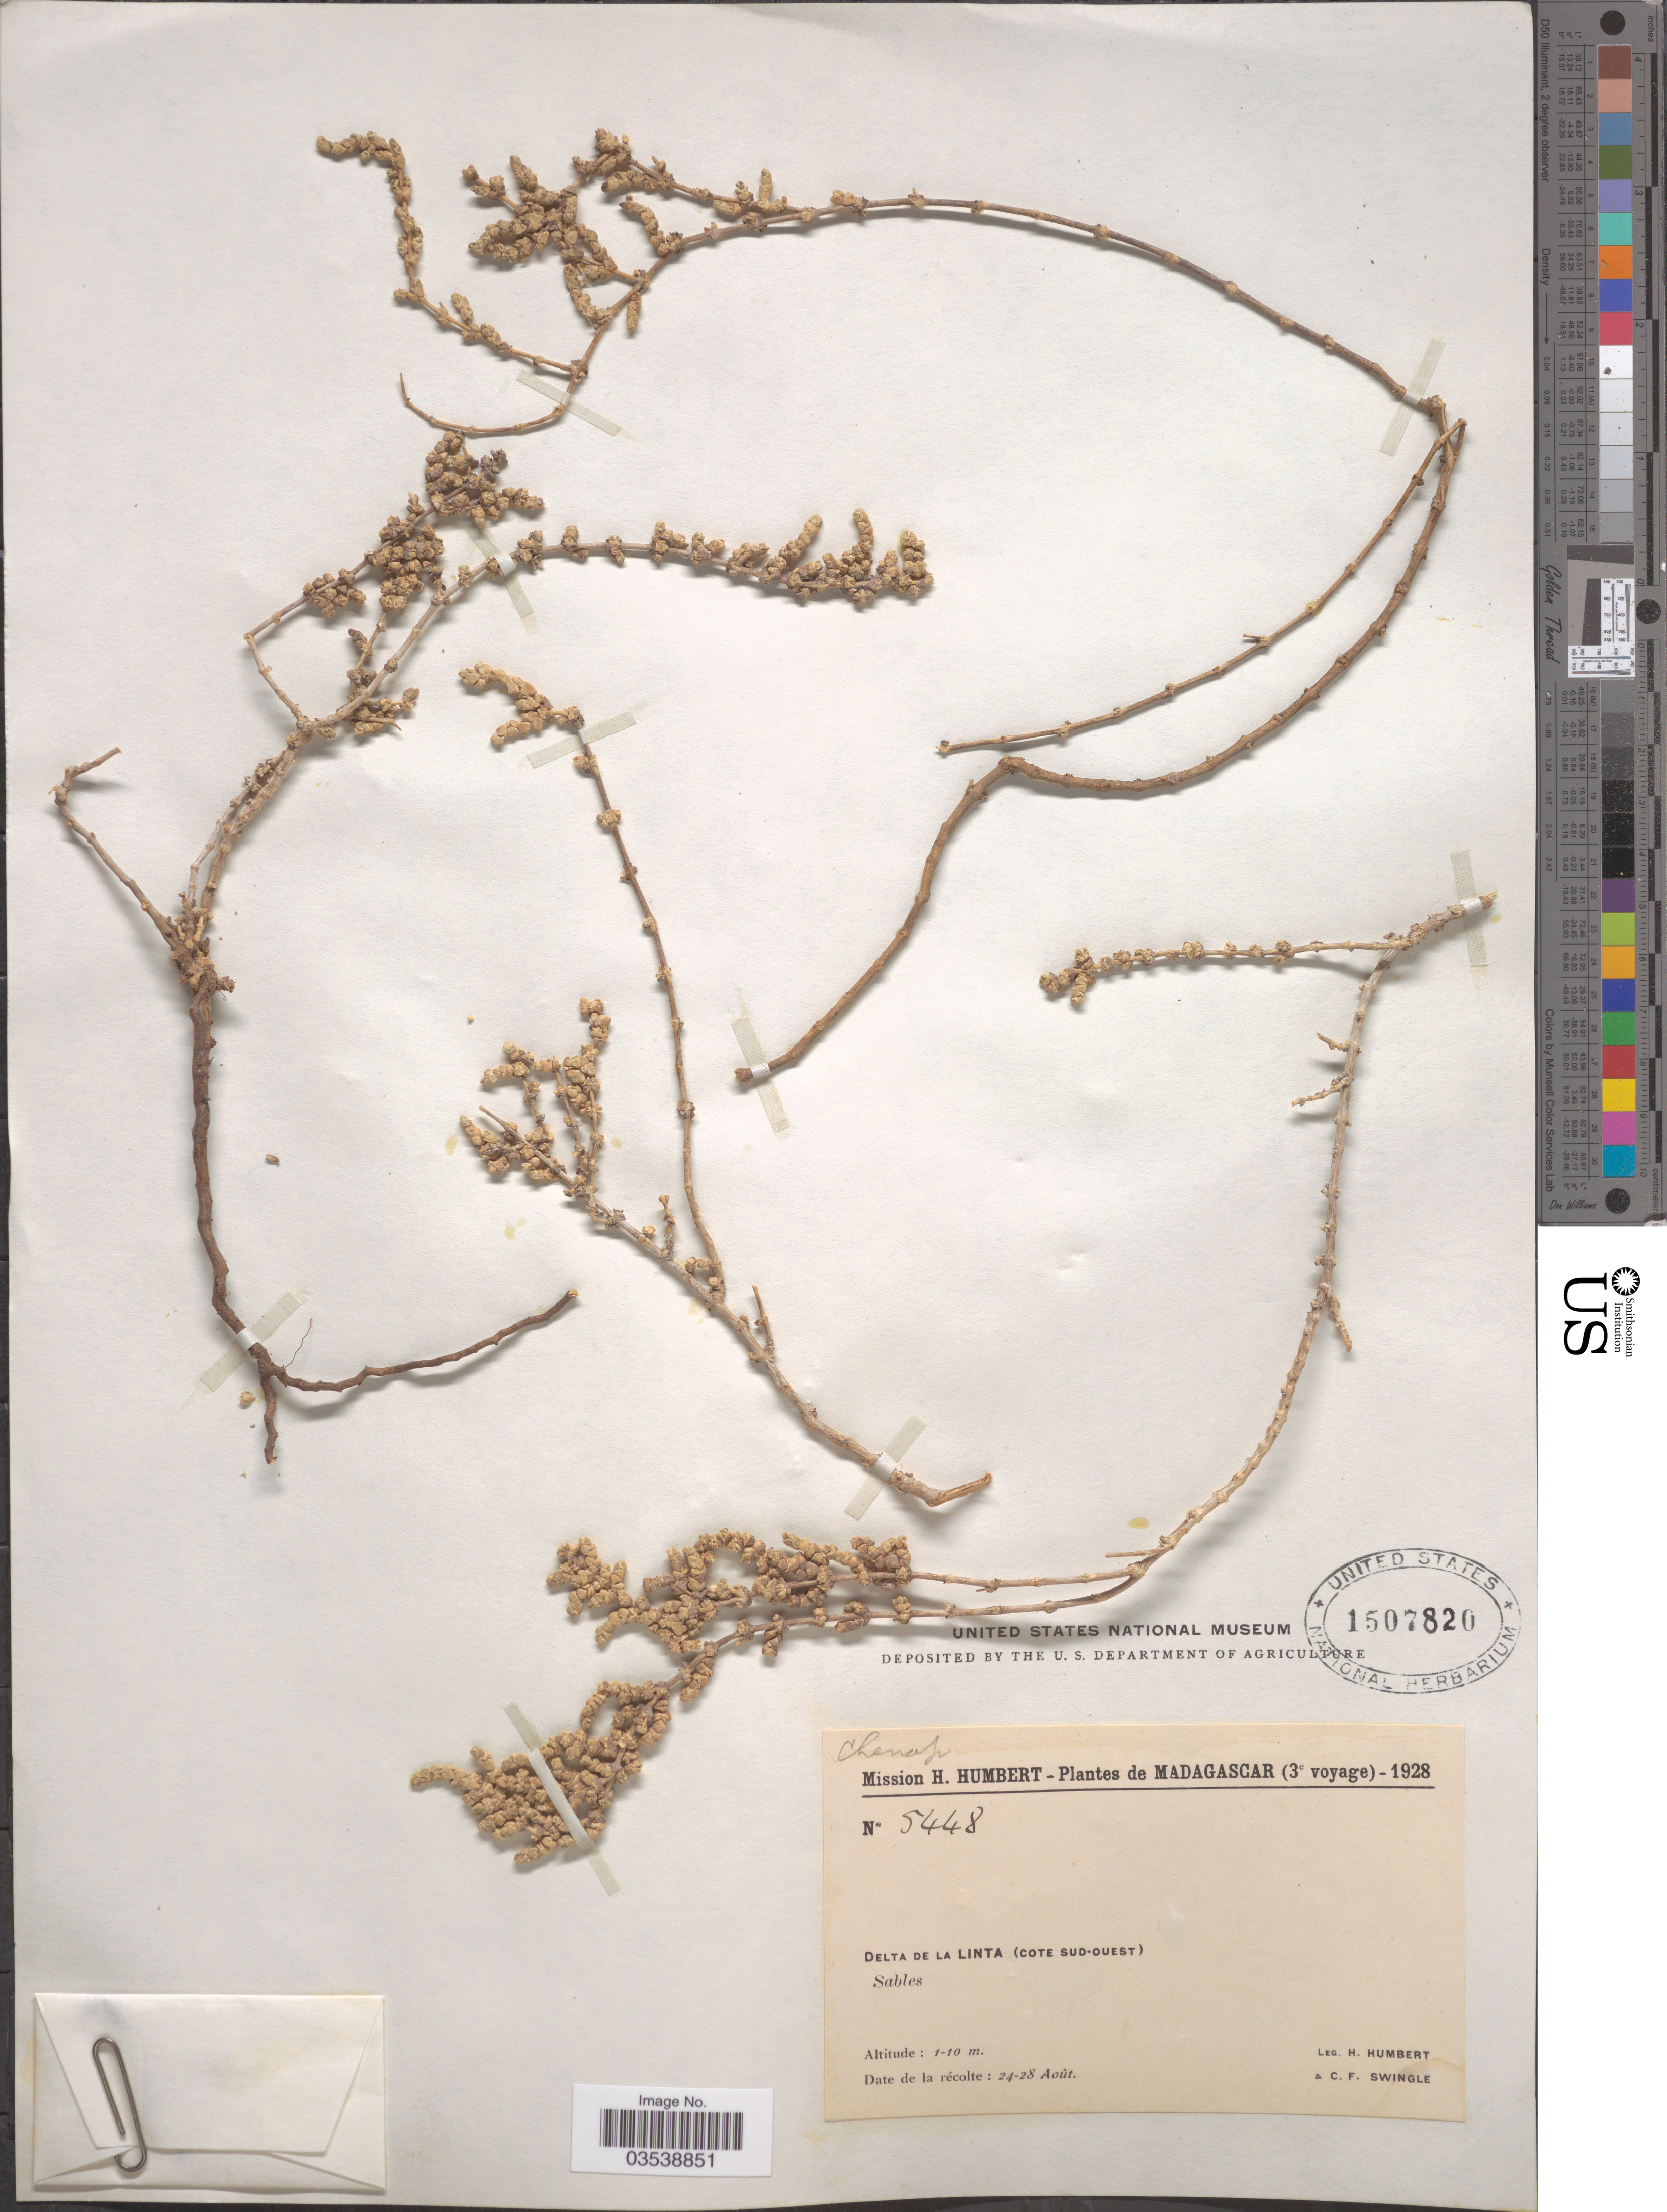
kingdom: Plantae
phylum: Tracheophyta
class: Magnoliopsida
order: Caryophyllales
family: Amaranthaceae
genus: Caroxylon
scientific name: Caroxylon littorale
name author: Akhani & Roalson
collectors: H. Humbert & C. Swingle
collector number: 5448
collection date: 1928-08-24/1928-08-28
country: Madagascar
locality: Delta de la Linta (Cote Sud-Ouest).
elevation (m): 1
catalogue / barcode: US 1507820